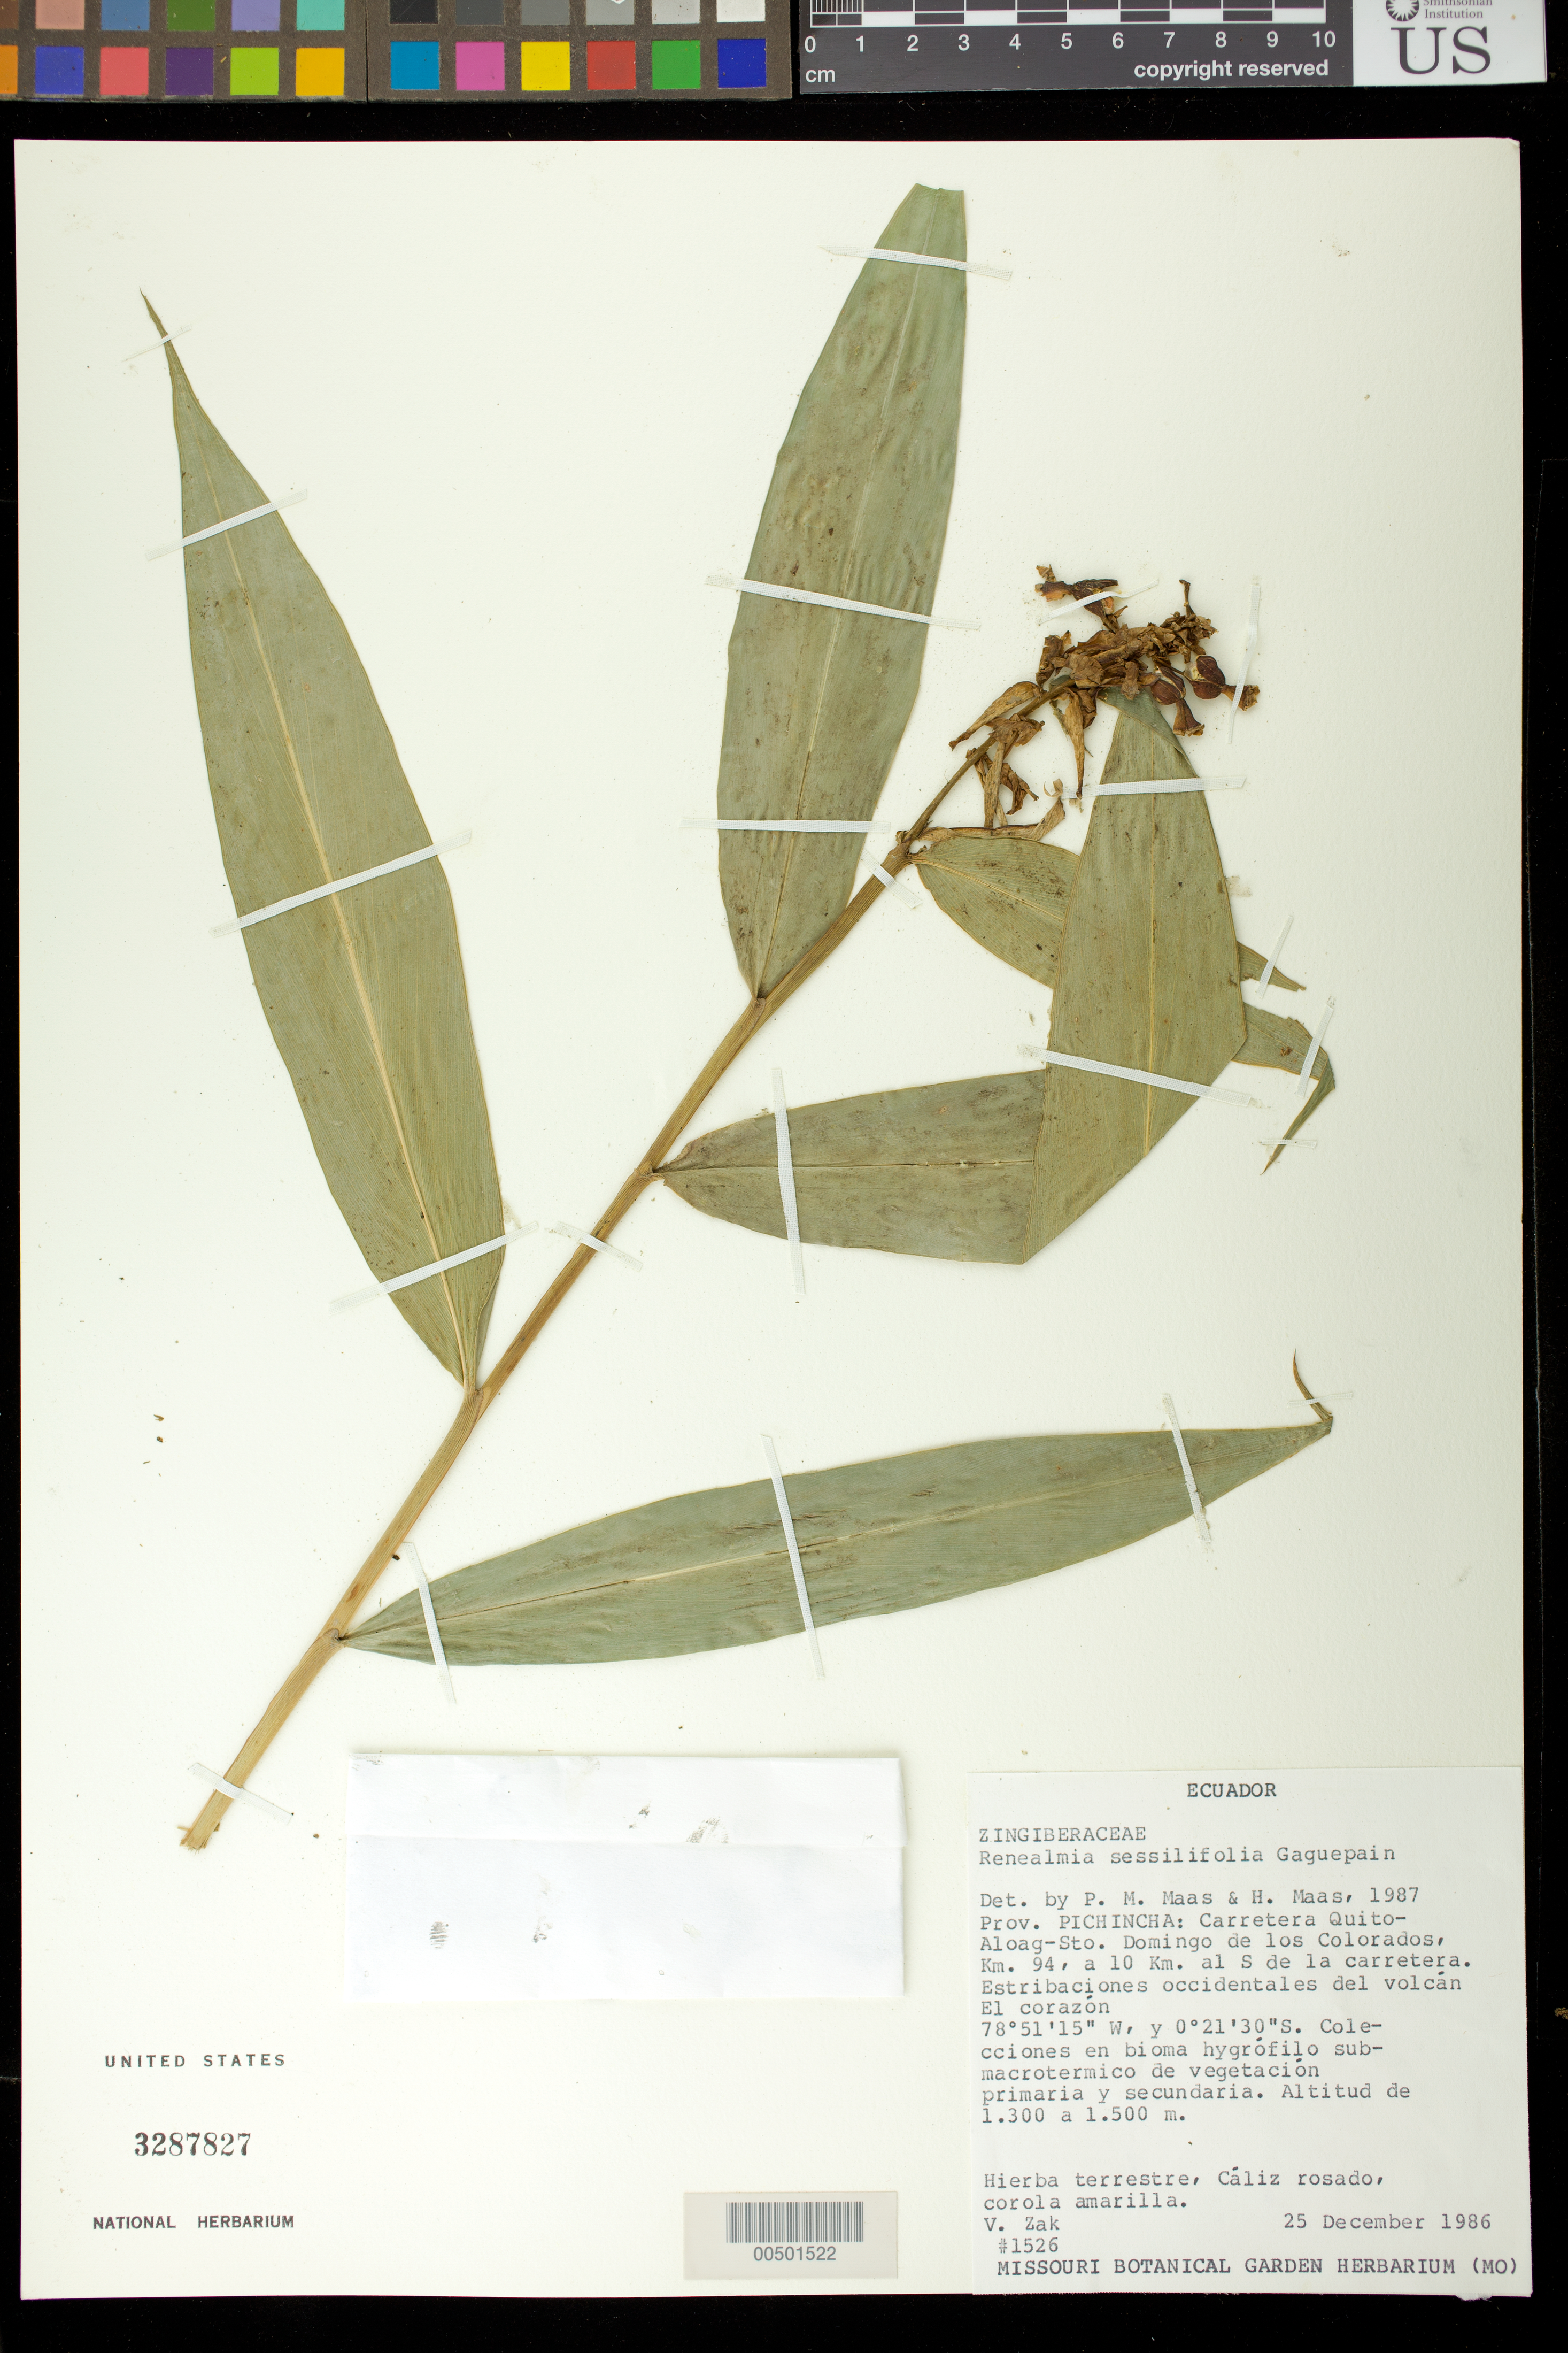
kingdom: Plantae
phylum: Tracheophyta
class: Liliopsida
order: Zingiberales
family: Zingiberaceae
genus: Renealmia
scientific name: Renealmia sessilifolia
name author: Gagnep.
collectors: V. Zak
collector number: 1526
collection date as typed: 25 Dec 1986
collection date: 1986-12-25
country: Ecuador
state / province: Pichincha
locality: Carretera quito - aloag - sto. domingo de los Colorados, km 94, a 10 km s de la Carretera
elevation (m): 1300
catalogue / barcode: US 3287827